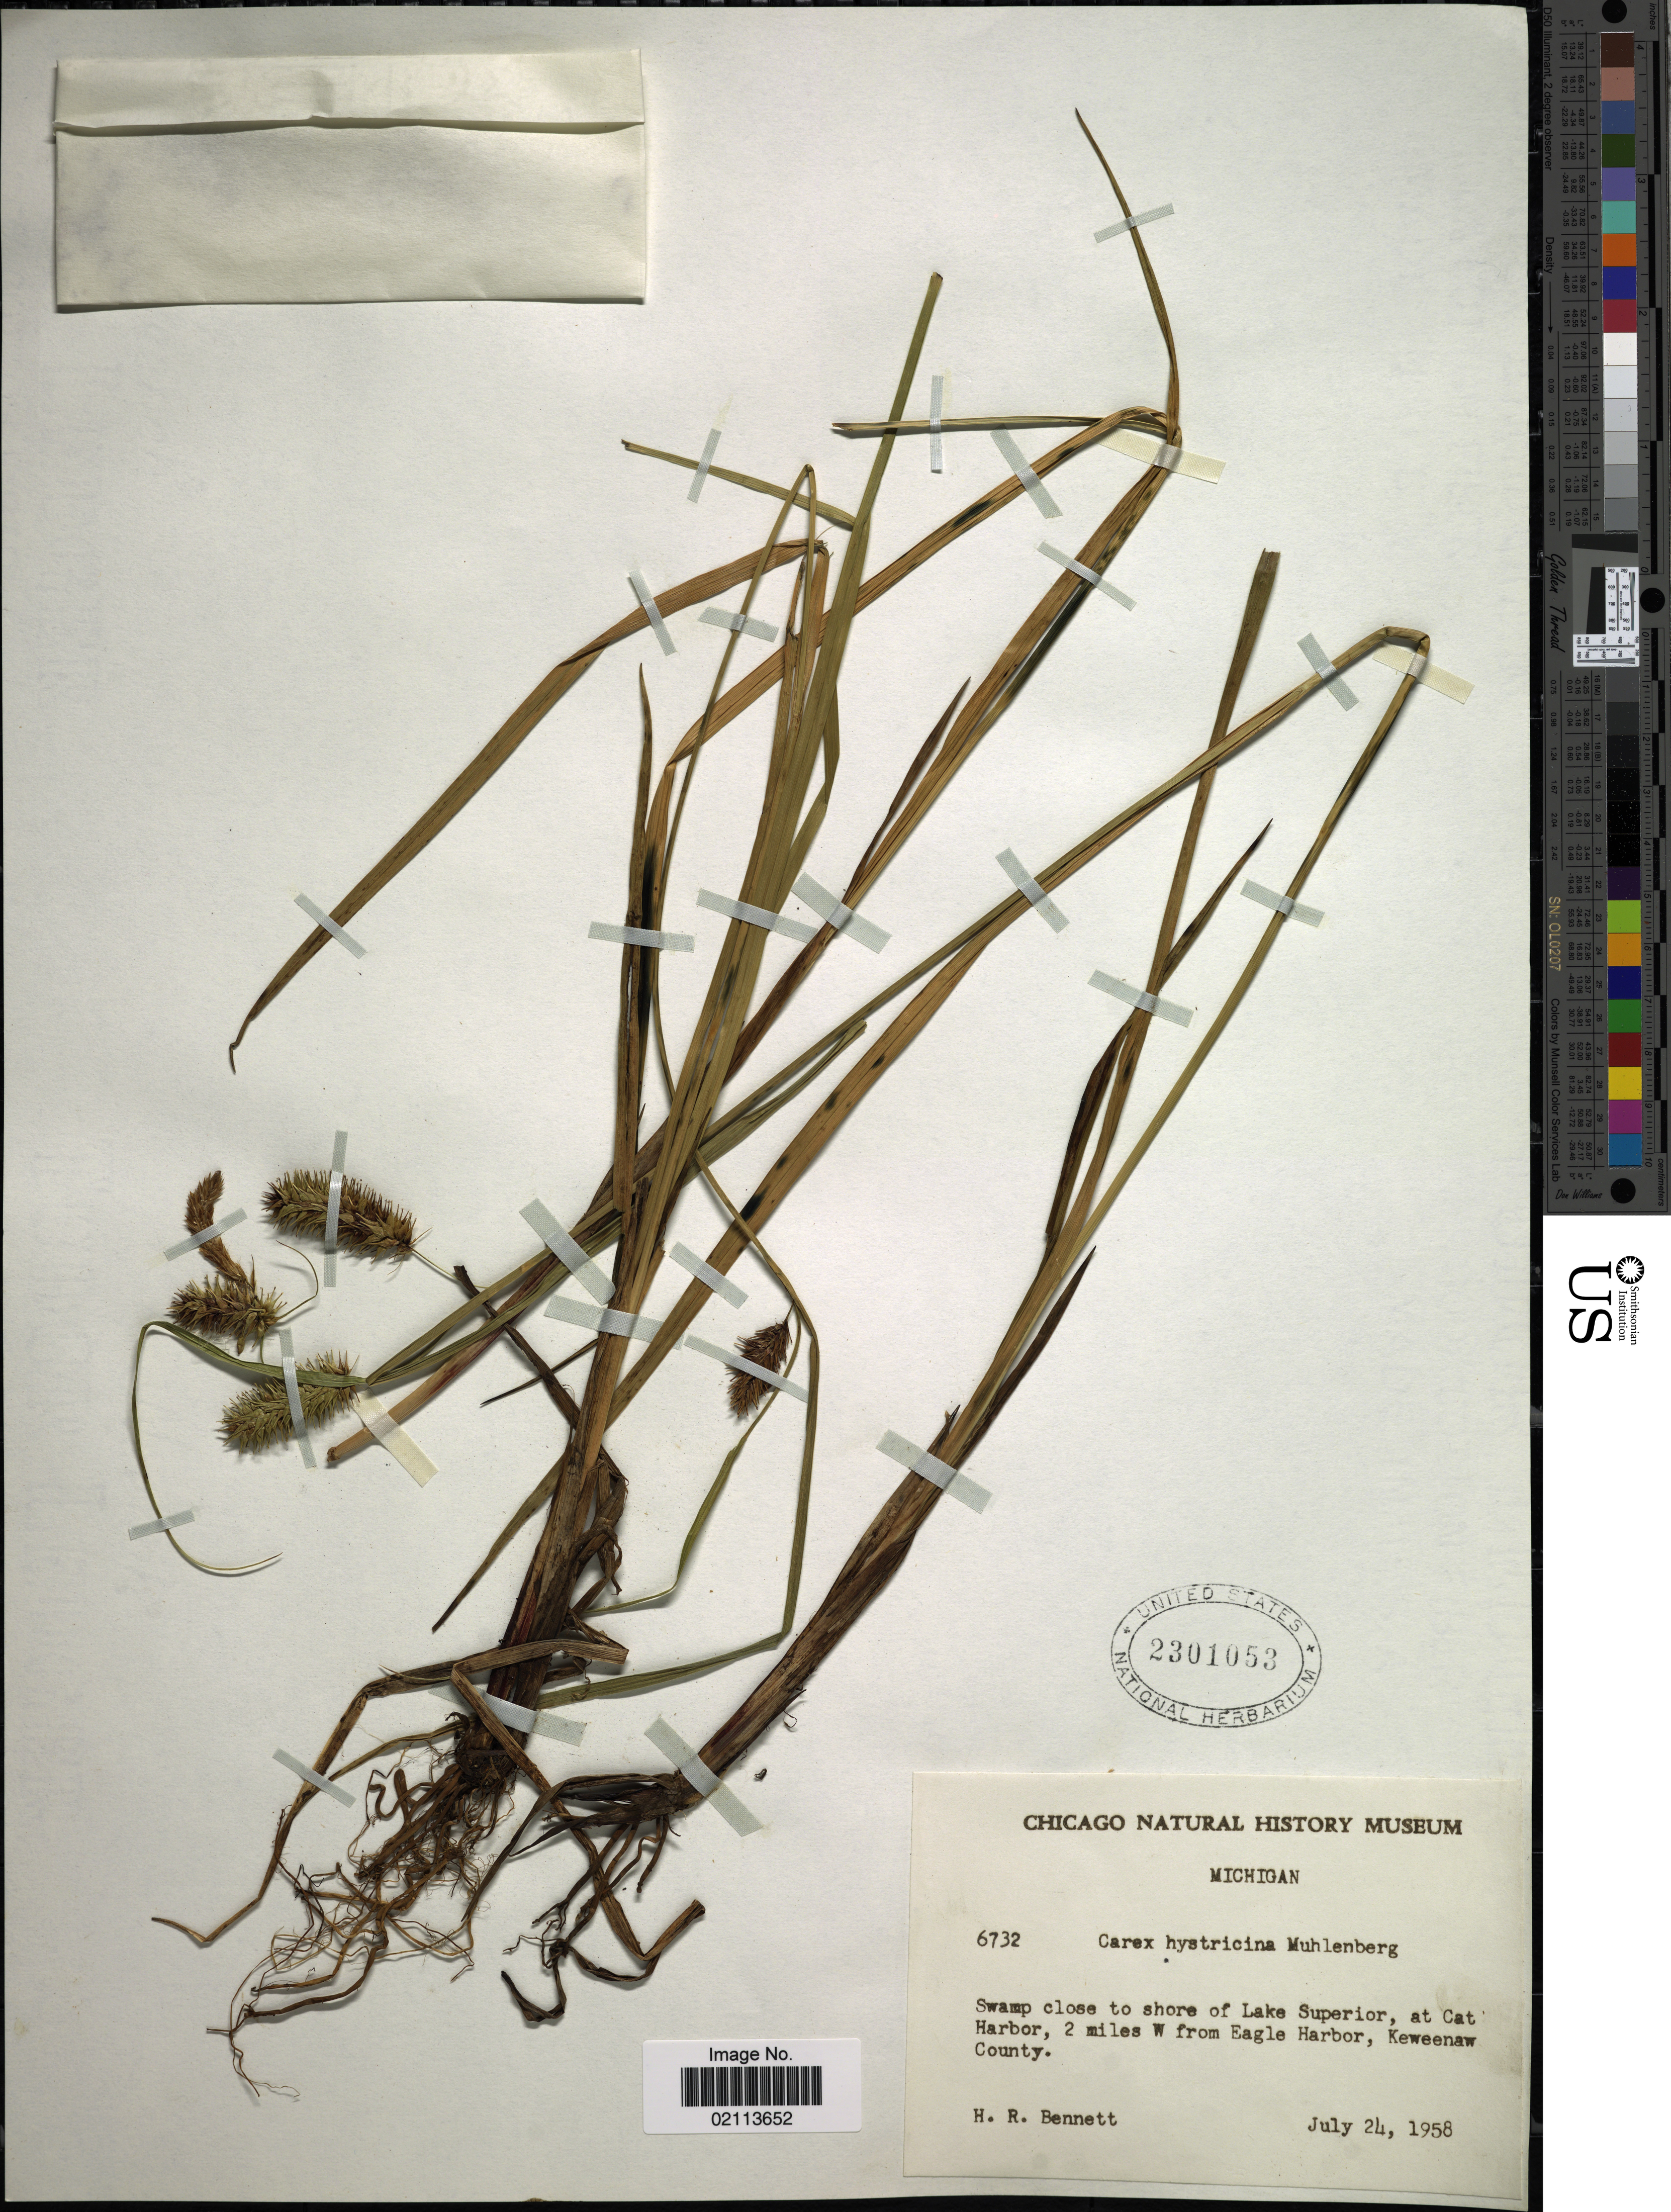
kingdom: Plantae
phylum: Tracheophyta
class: Liliopsida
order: Poales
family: Cyperaceae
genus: Carex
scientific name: Carex hystericina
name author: Muhl. ex Willd.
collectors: H. R. Bennett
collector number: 6732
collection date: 1958-07-24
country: United States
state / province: Michigan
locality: Swamp close to shore of Lake Superior, at Cat Harbor, 2 miles W from Eagle Harbor, Keweenaw County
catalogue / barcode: US 2301053